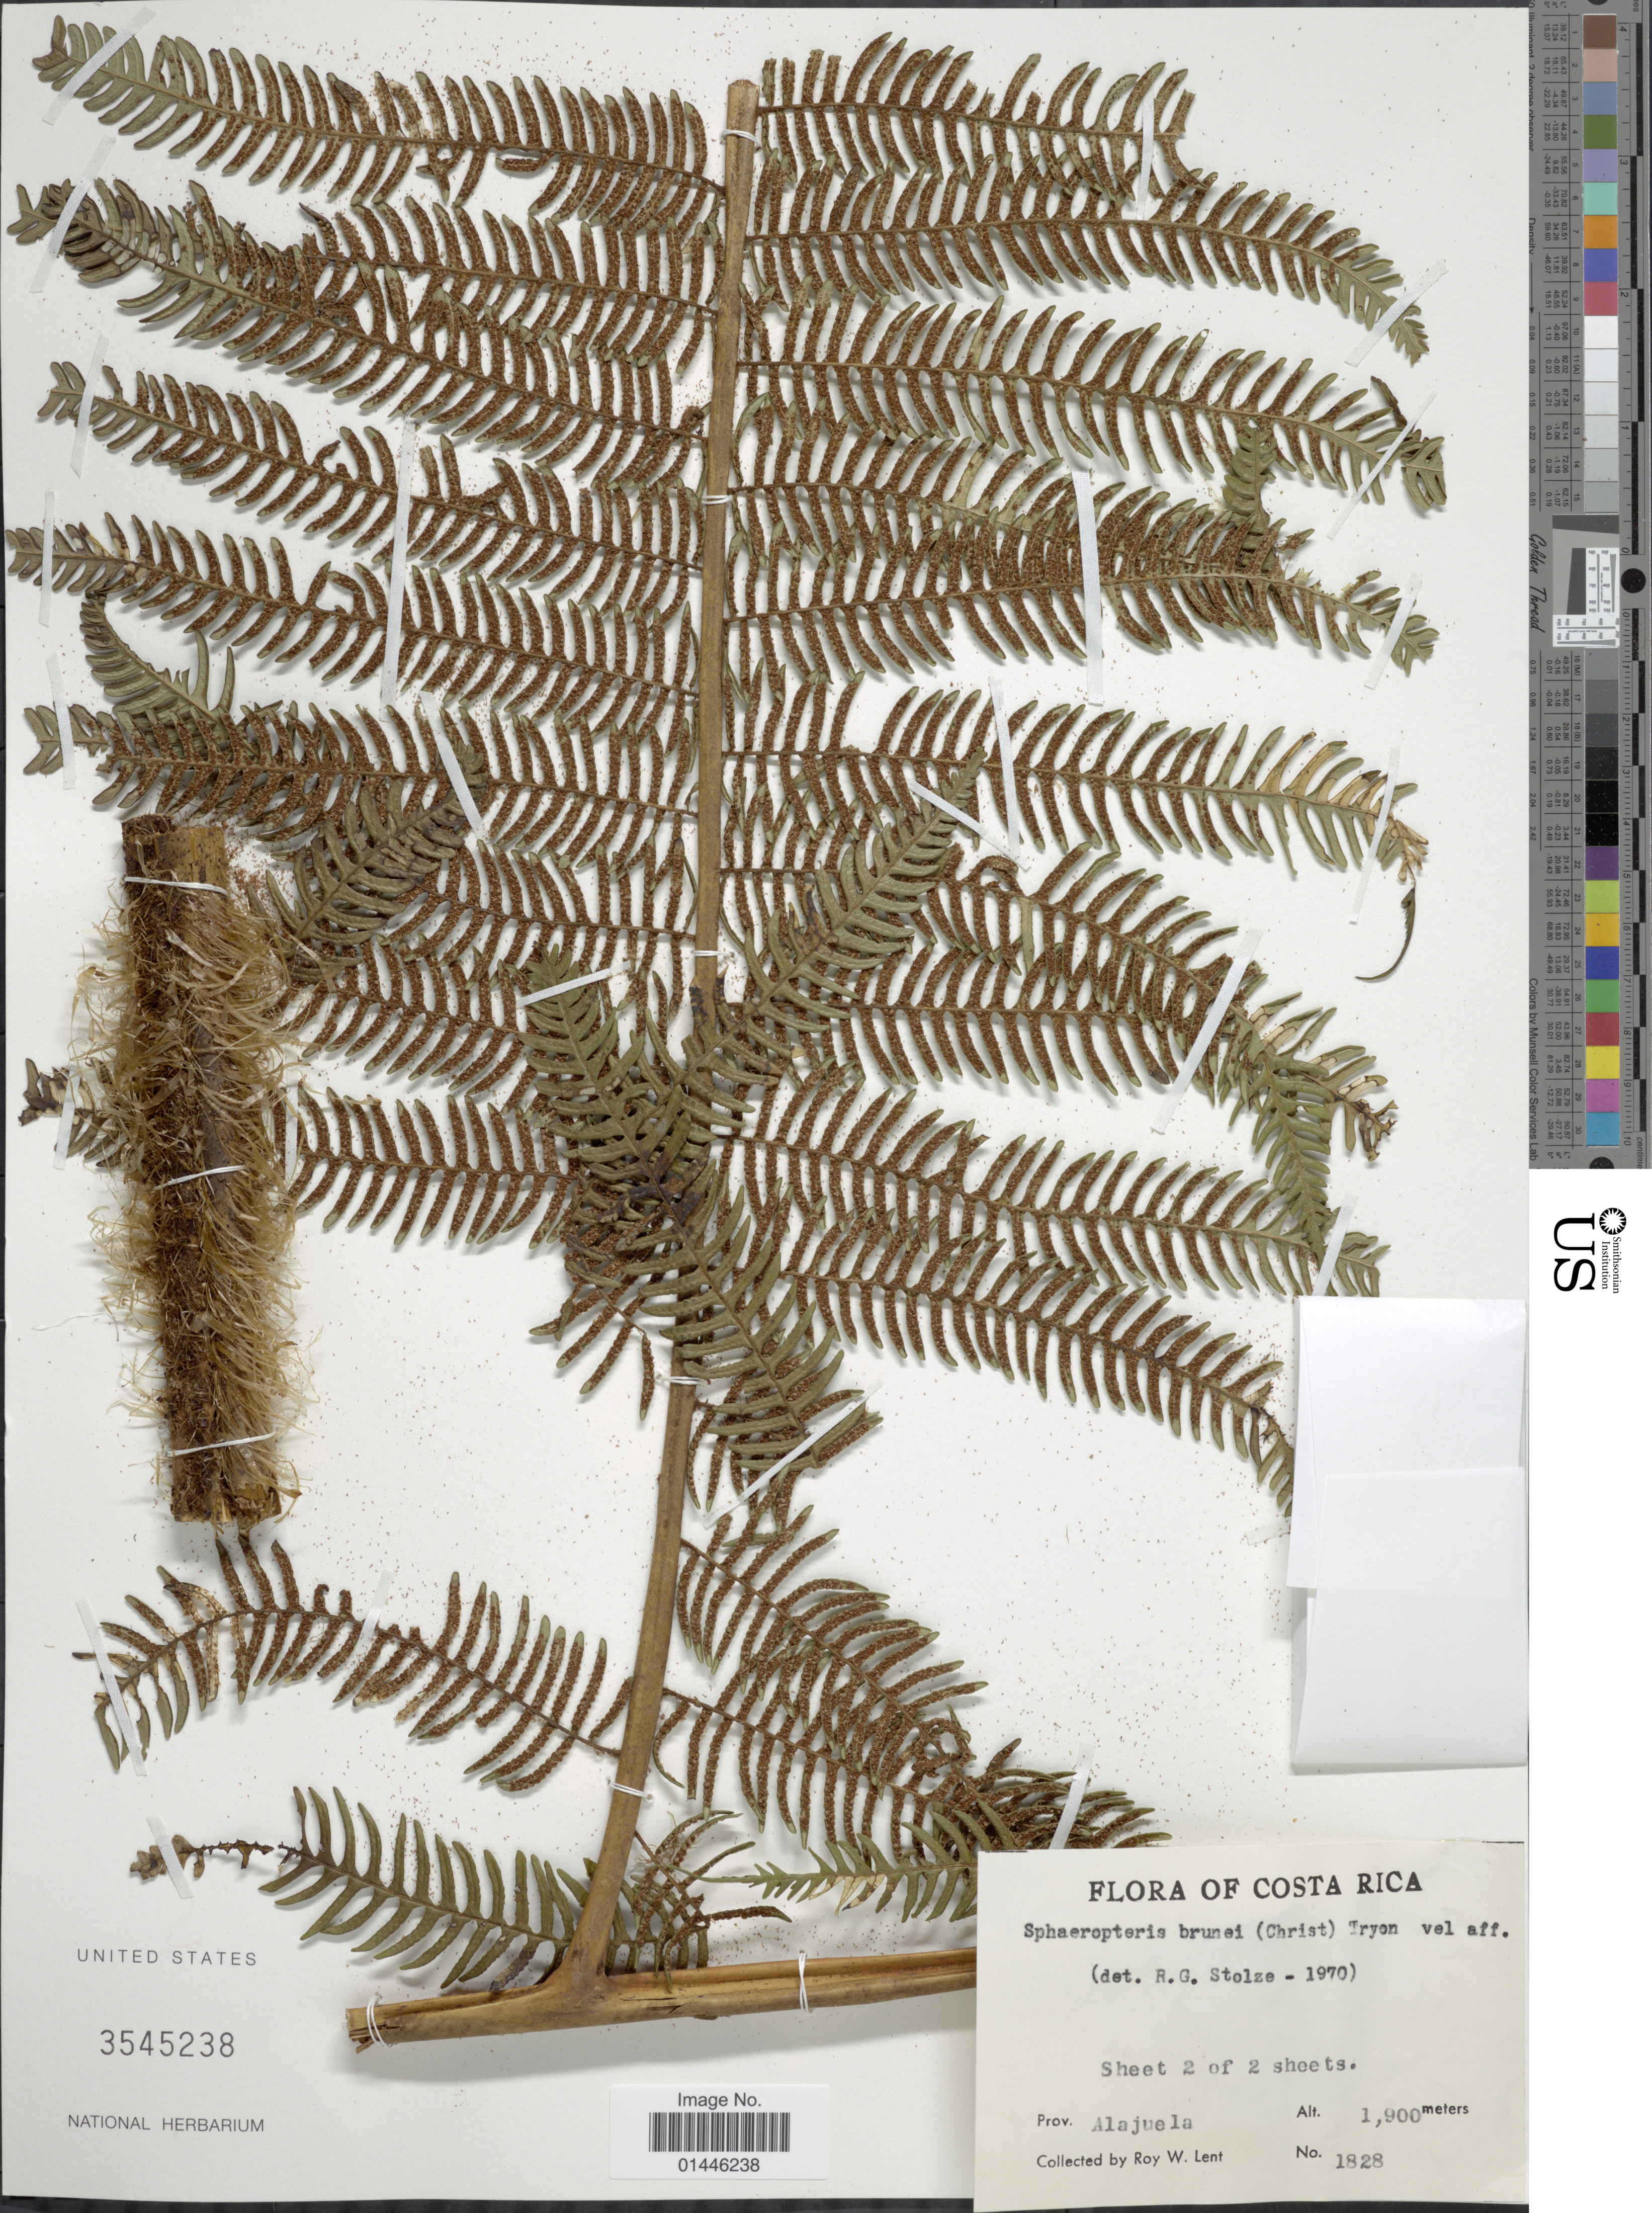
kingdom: Plantae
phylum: Tracheophyta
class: Polypodiopsida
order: Cyatheales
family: Dicksoniaceae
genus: Lophosoria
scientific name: Lophosoria quadripinnata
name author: (J.F. Gmel.) C. Chr.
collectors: R. W. Lent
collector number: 1828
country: Costa Rica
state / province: Alajuela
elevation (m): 1900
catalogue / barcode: US 3545238